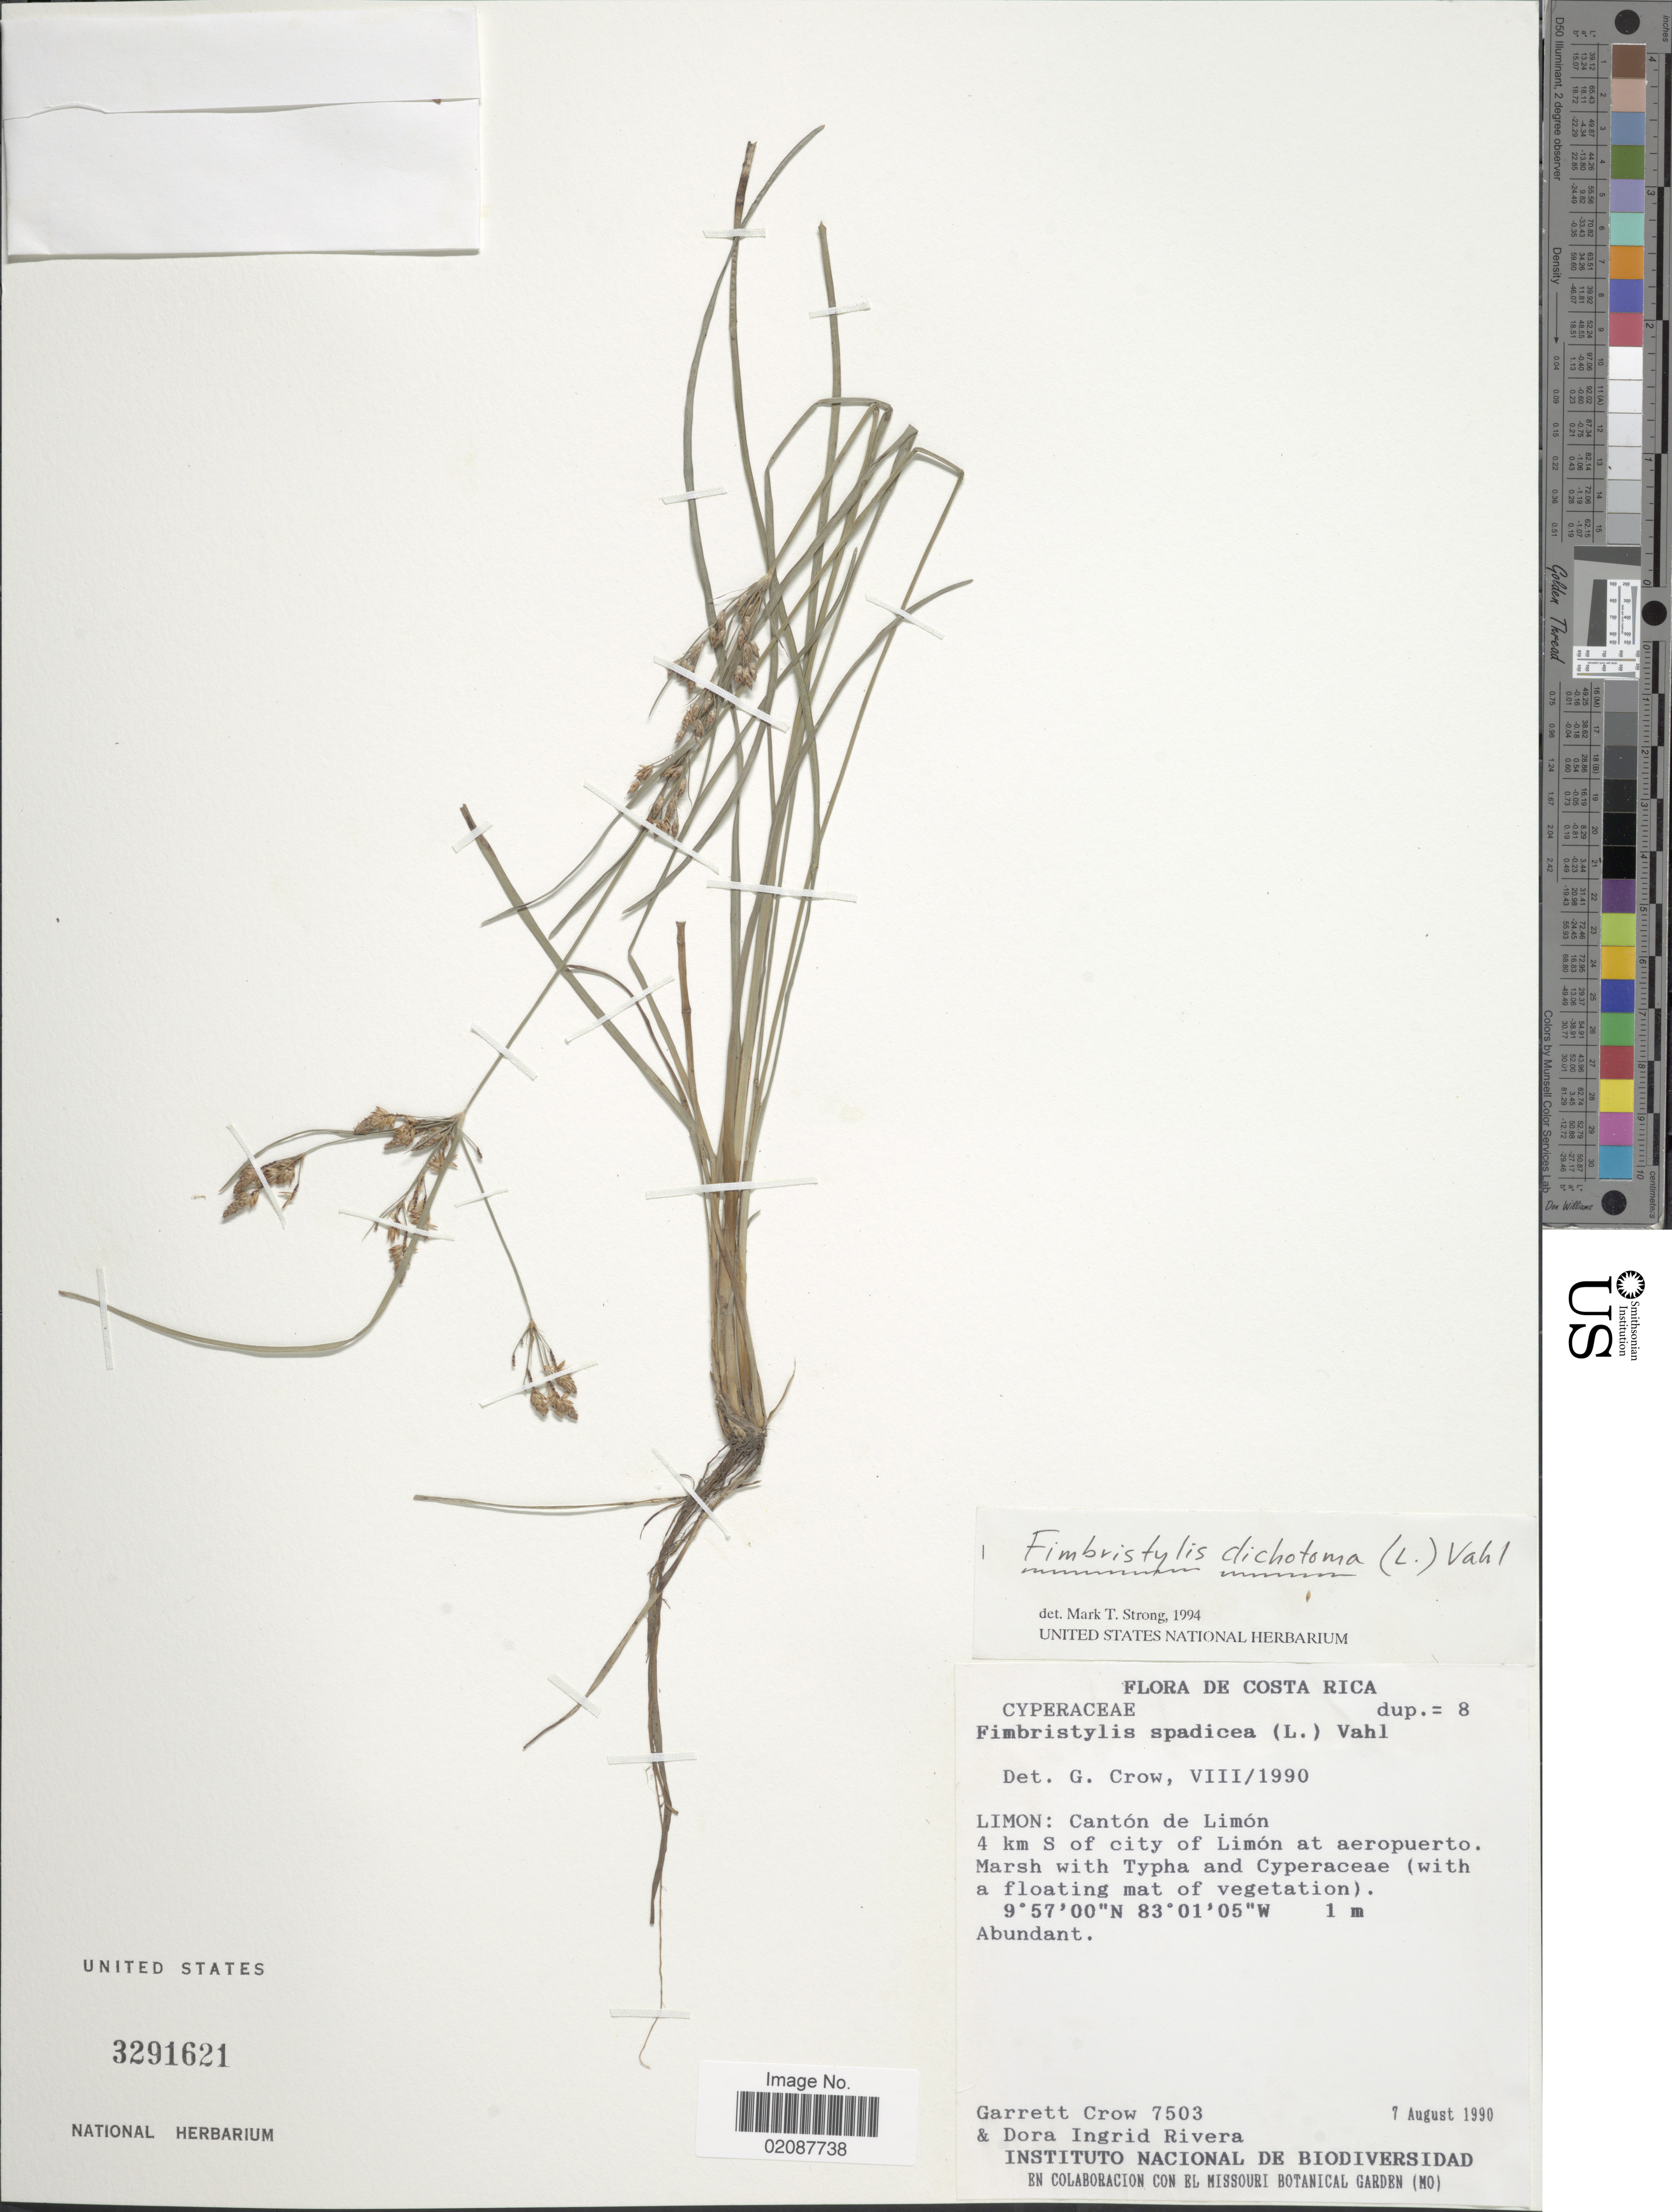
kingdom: Plantae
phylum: Tracheophyta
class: Liliopsida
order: Poales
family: Cyperaceae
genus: Fimbristylis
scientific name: Fimbristylis dichotoma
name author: (L.) Vahl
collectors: G. E. Crow & D. I. Rivera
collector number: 7503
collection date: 1990-08-07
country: Costa Rica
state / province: Limón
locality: Canton de Limon, 4 km S of city of Limon at aeropuerto.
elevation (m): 1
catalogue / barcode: US 3291621